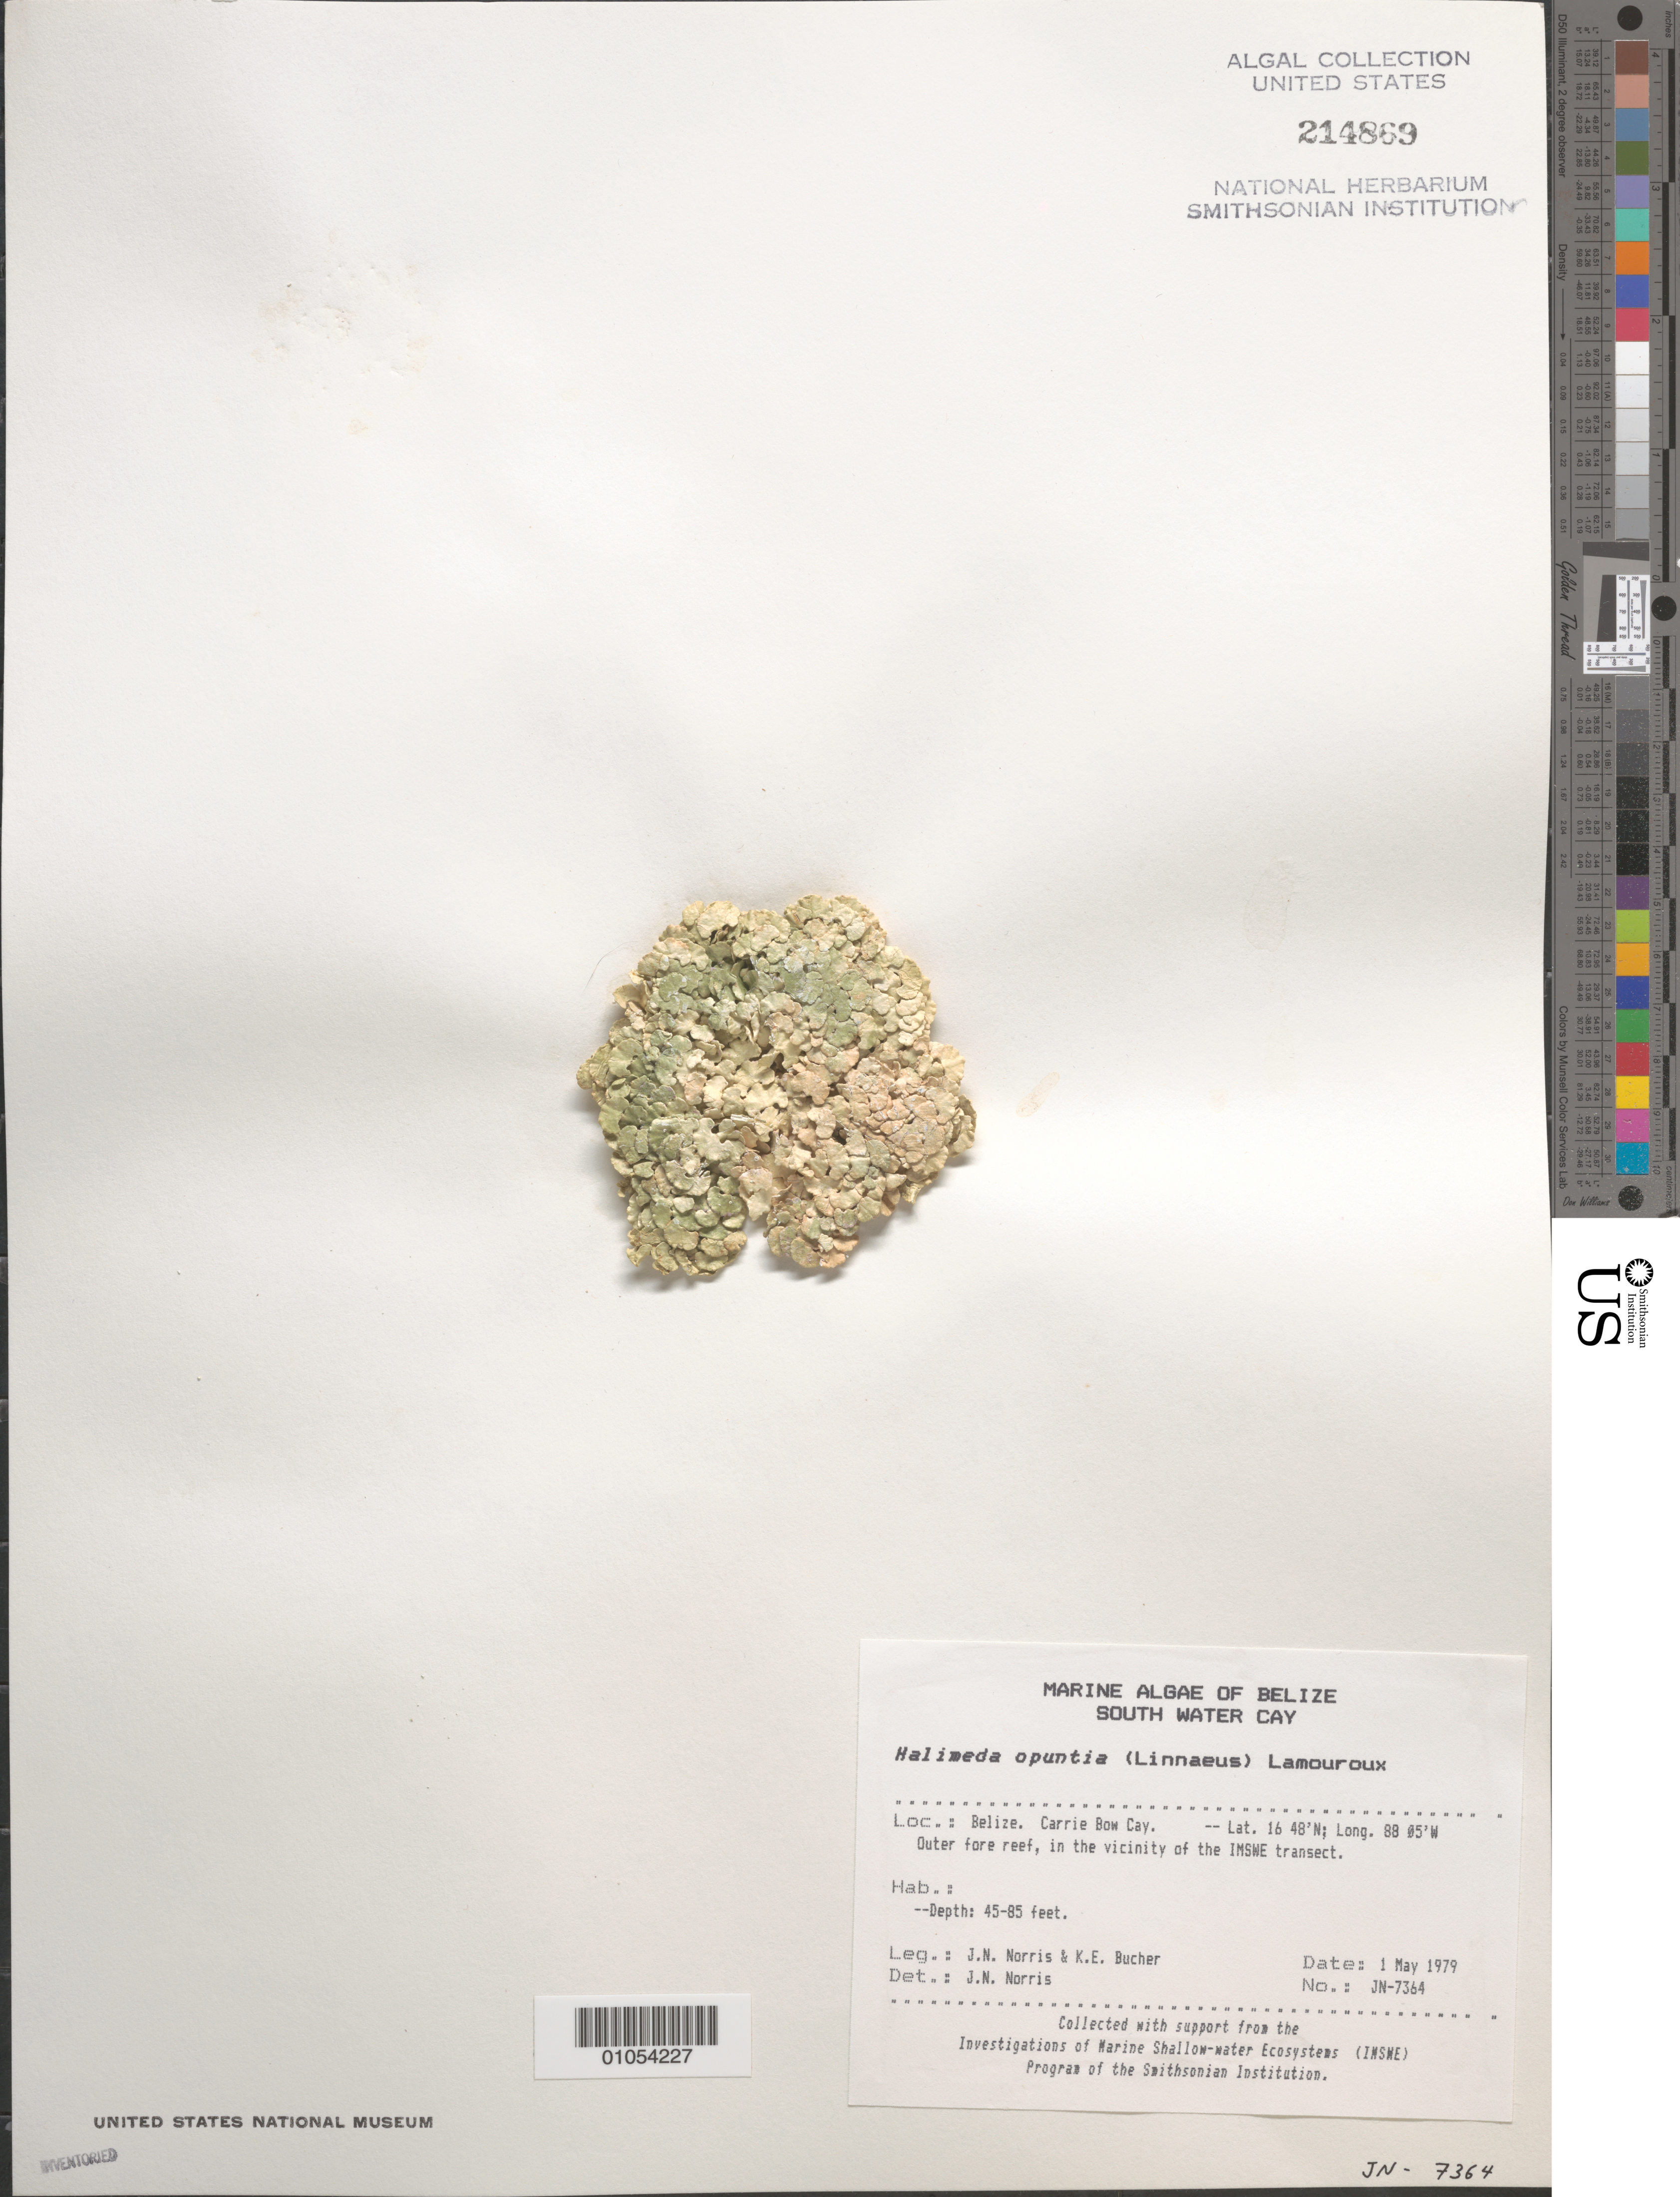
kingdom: Plantae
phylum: Chlorophyta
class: Ulvophyceae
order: Bryopsidales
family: Halimedaceae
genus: Halimeda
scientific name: Halimeda opuntia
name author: (L.) J.V.Lamouroux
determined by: Norris, James N.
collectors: J. N. Norris & K. E. Bucher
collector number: JN-7364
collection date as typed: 01 May 1979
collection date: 1979-05-01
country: Belize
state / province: Stann Creek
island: Carrie Bow Cay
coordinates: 16 48'N, 88 05'W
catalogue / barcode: US 214869